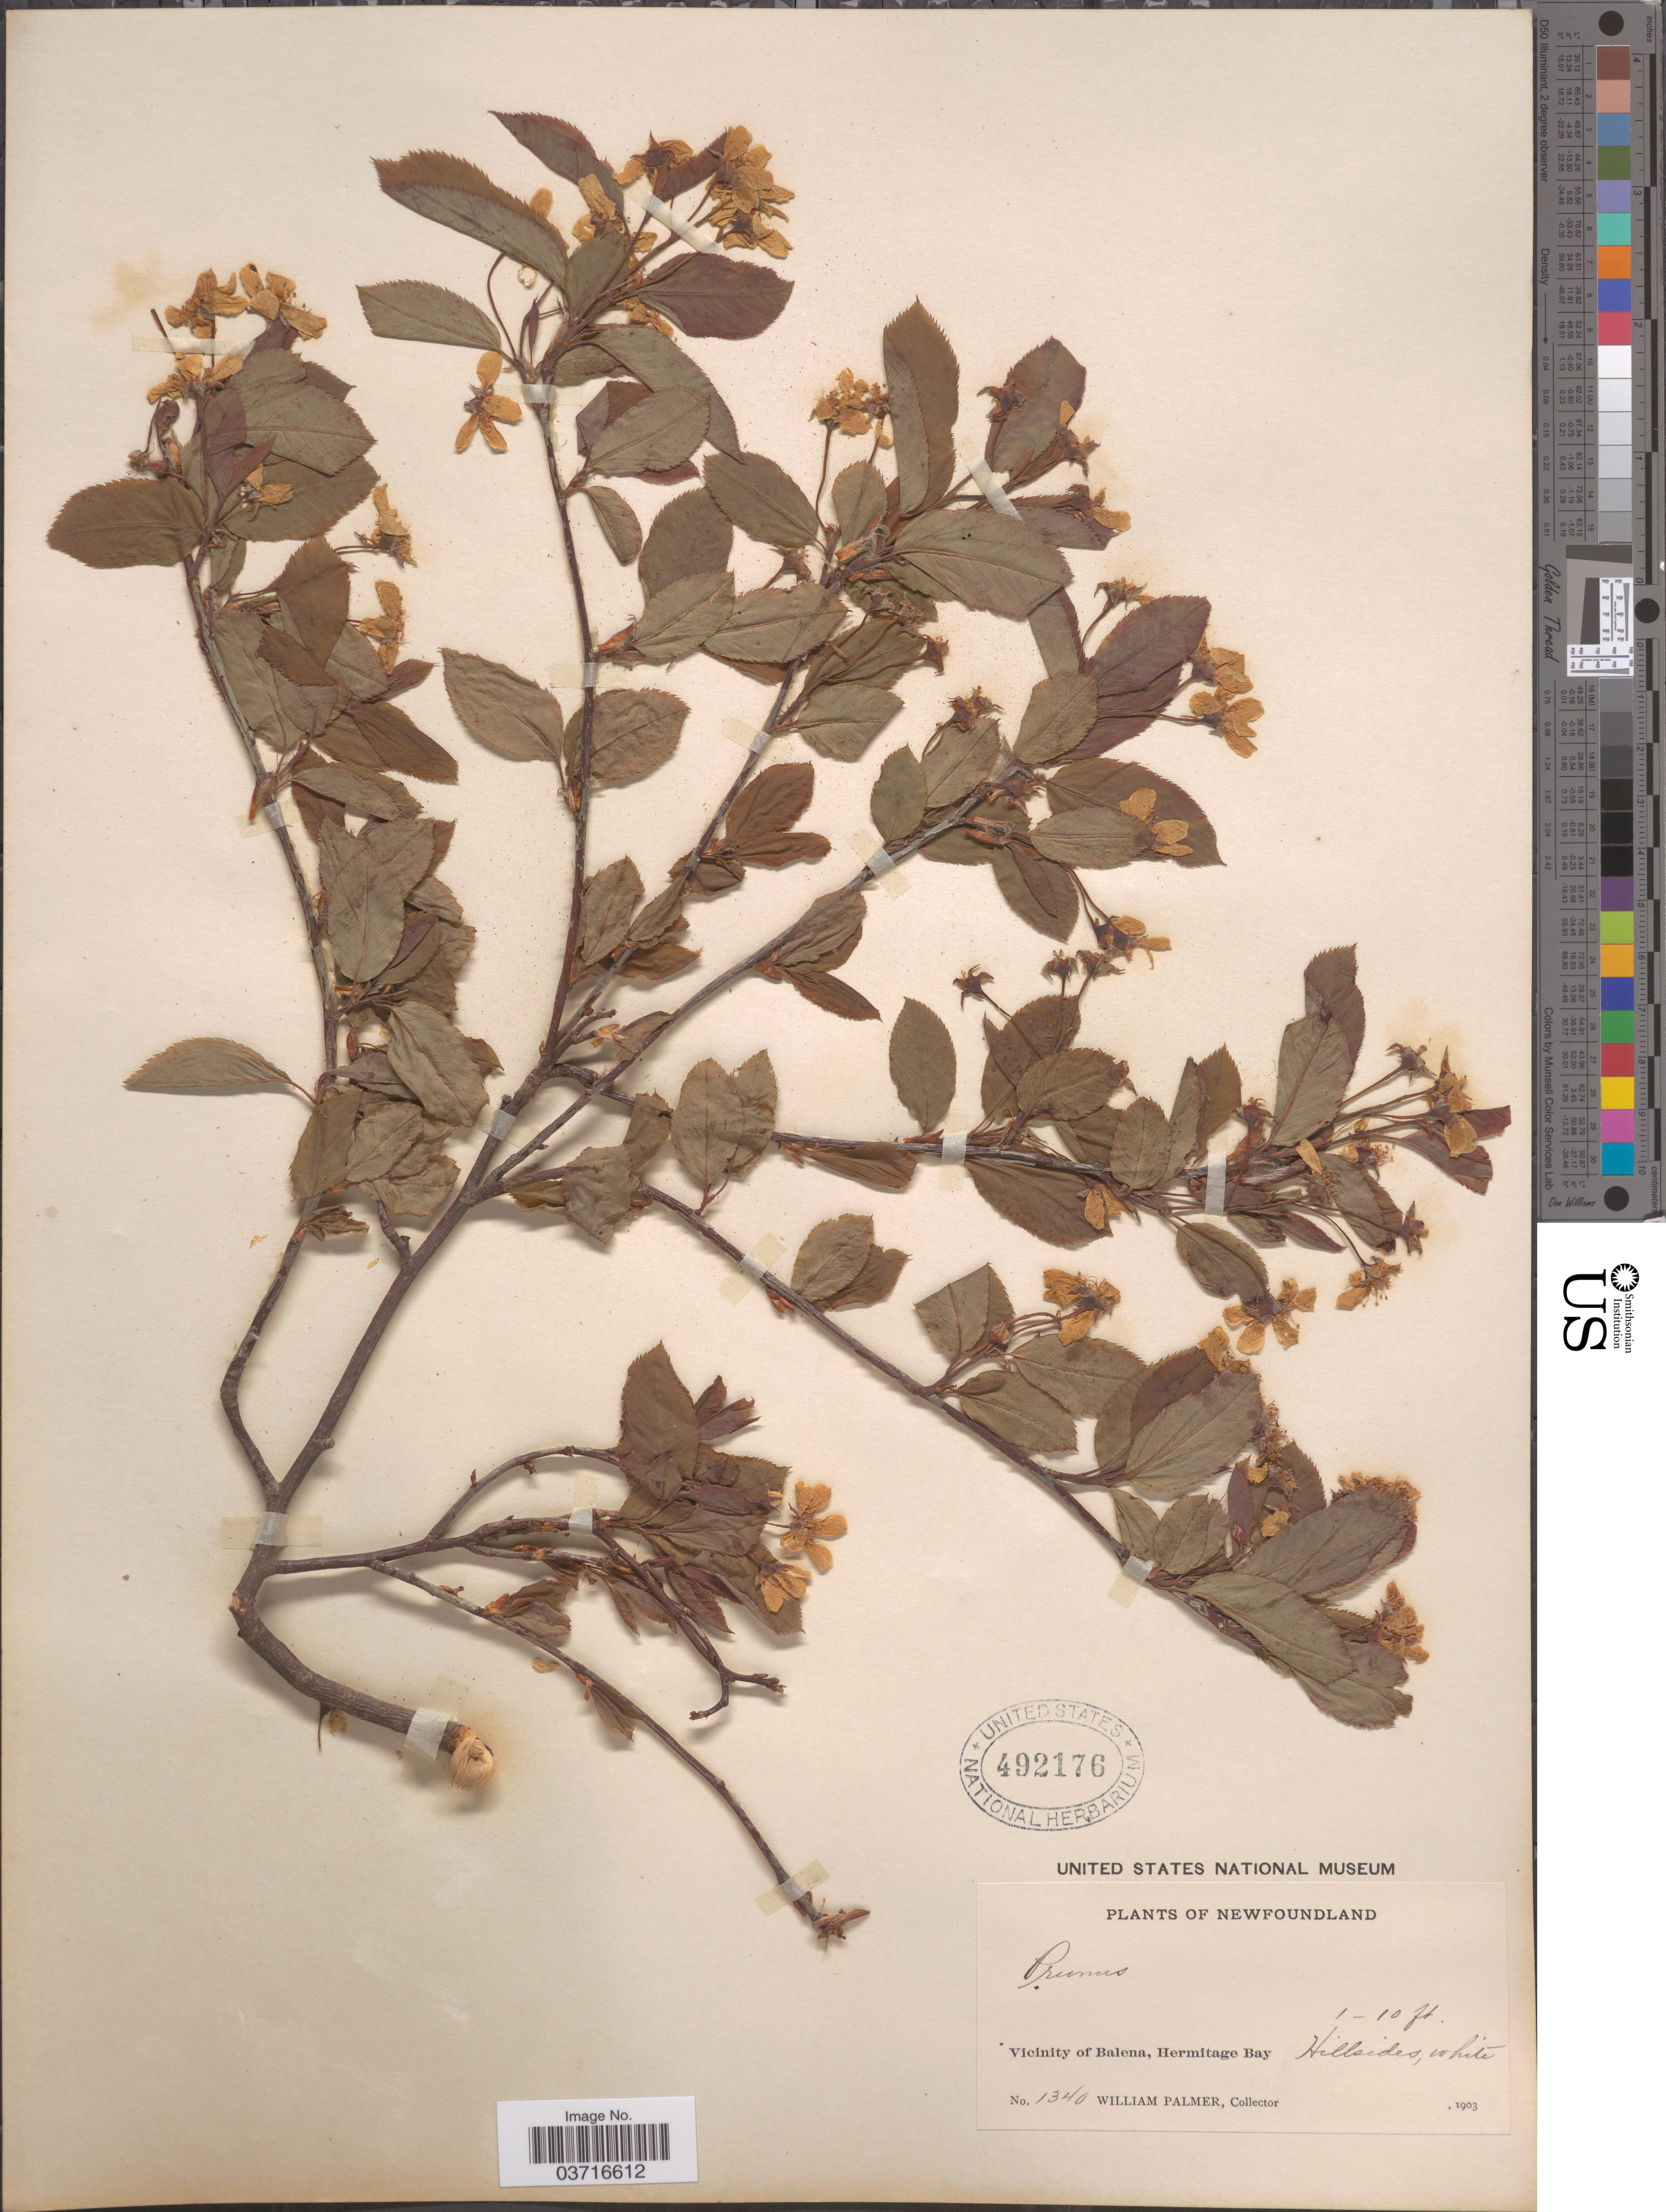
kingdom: Plantae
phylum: Tracheophyta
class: Magnoliopsida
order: Rosales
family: Rosaceae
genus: Prunus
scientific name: Prunus sp.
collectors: W. Palmer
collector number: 1340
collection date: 1903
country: Canada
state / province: Newfoundland and Labrador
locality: Vicinity of Balena, Hermitage Bay.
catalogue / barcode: US 492176